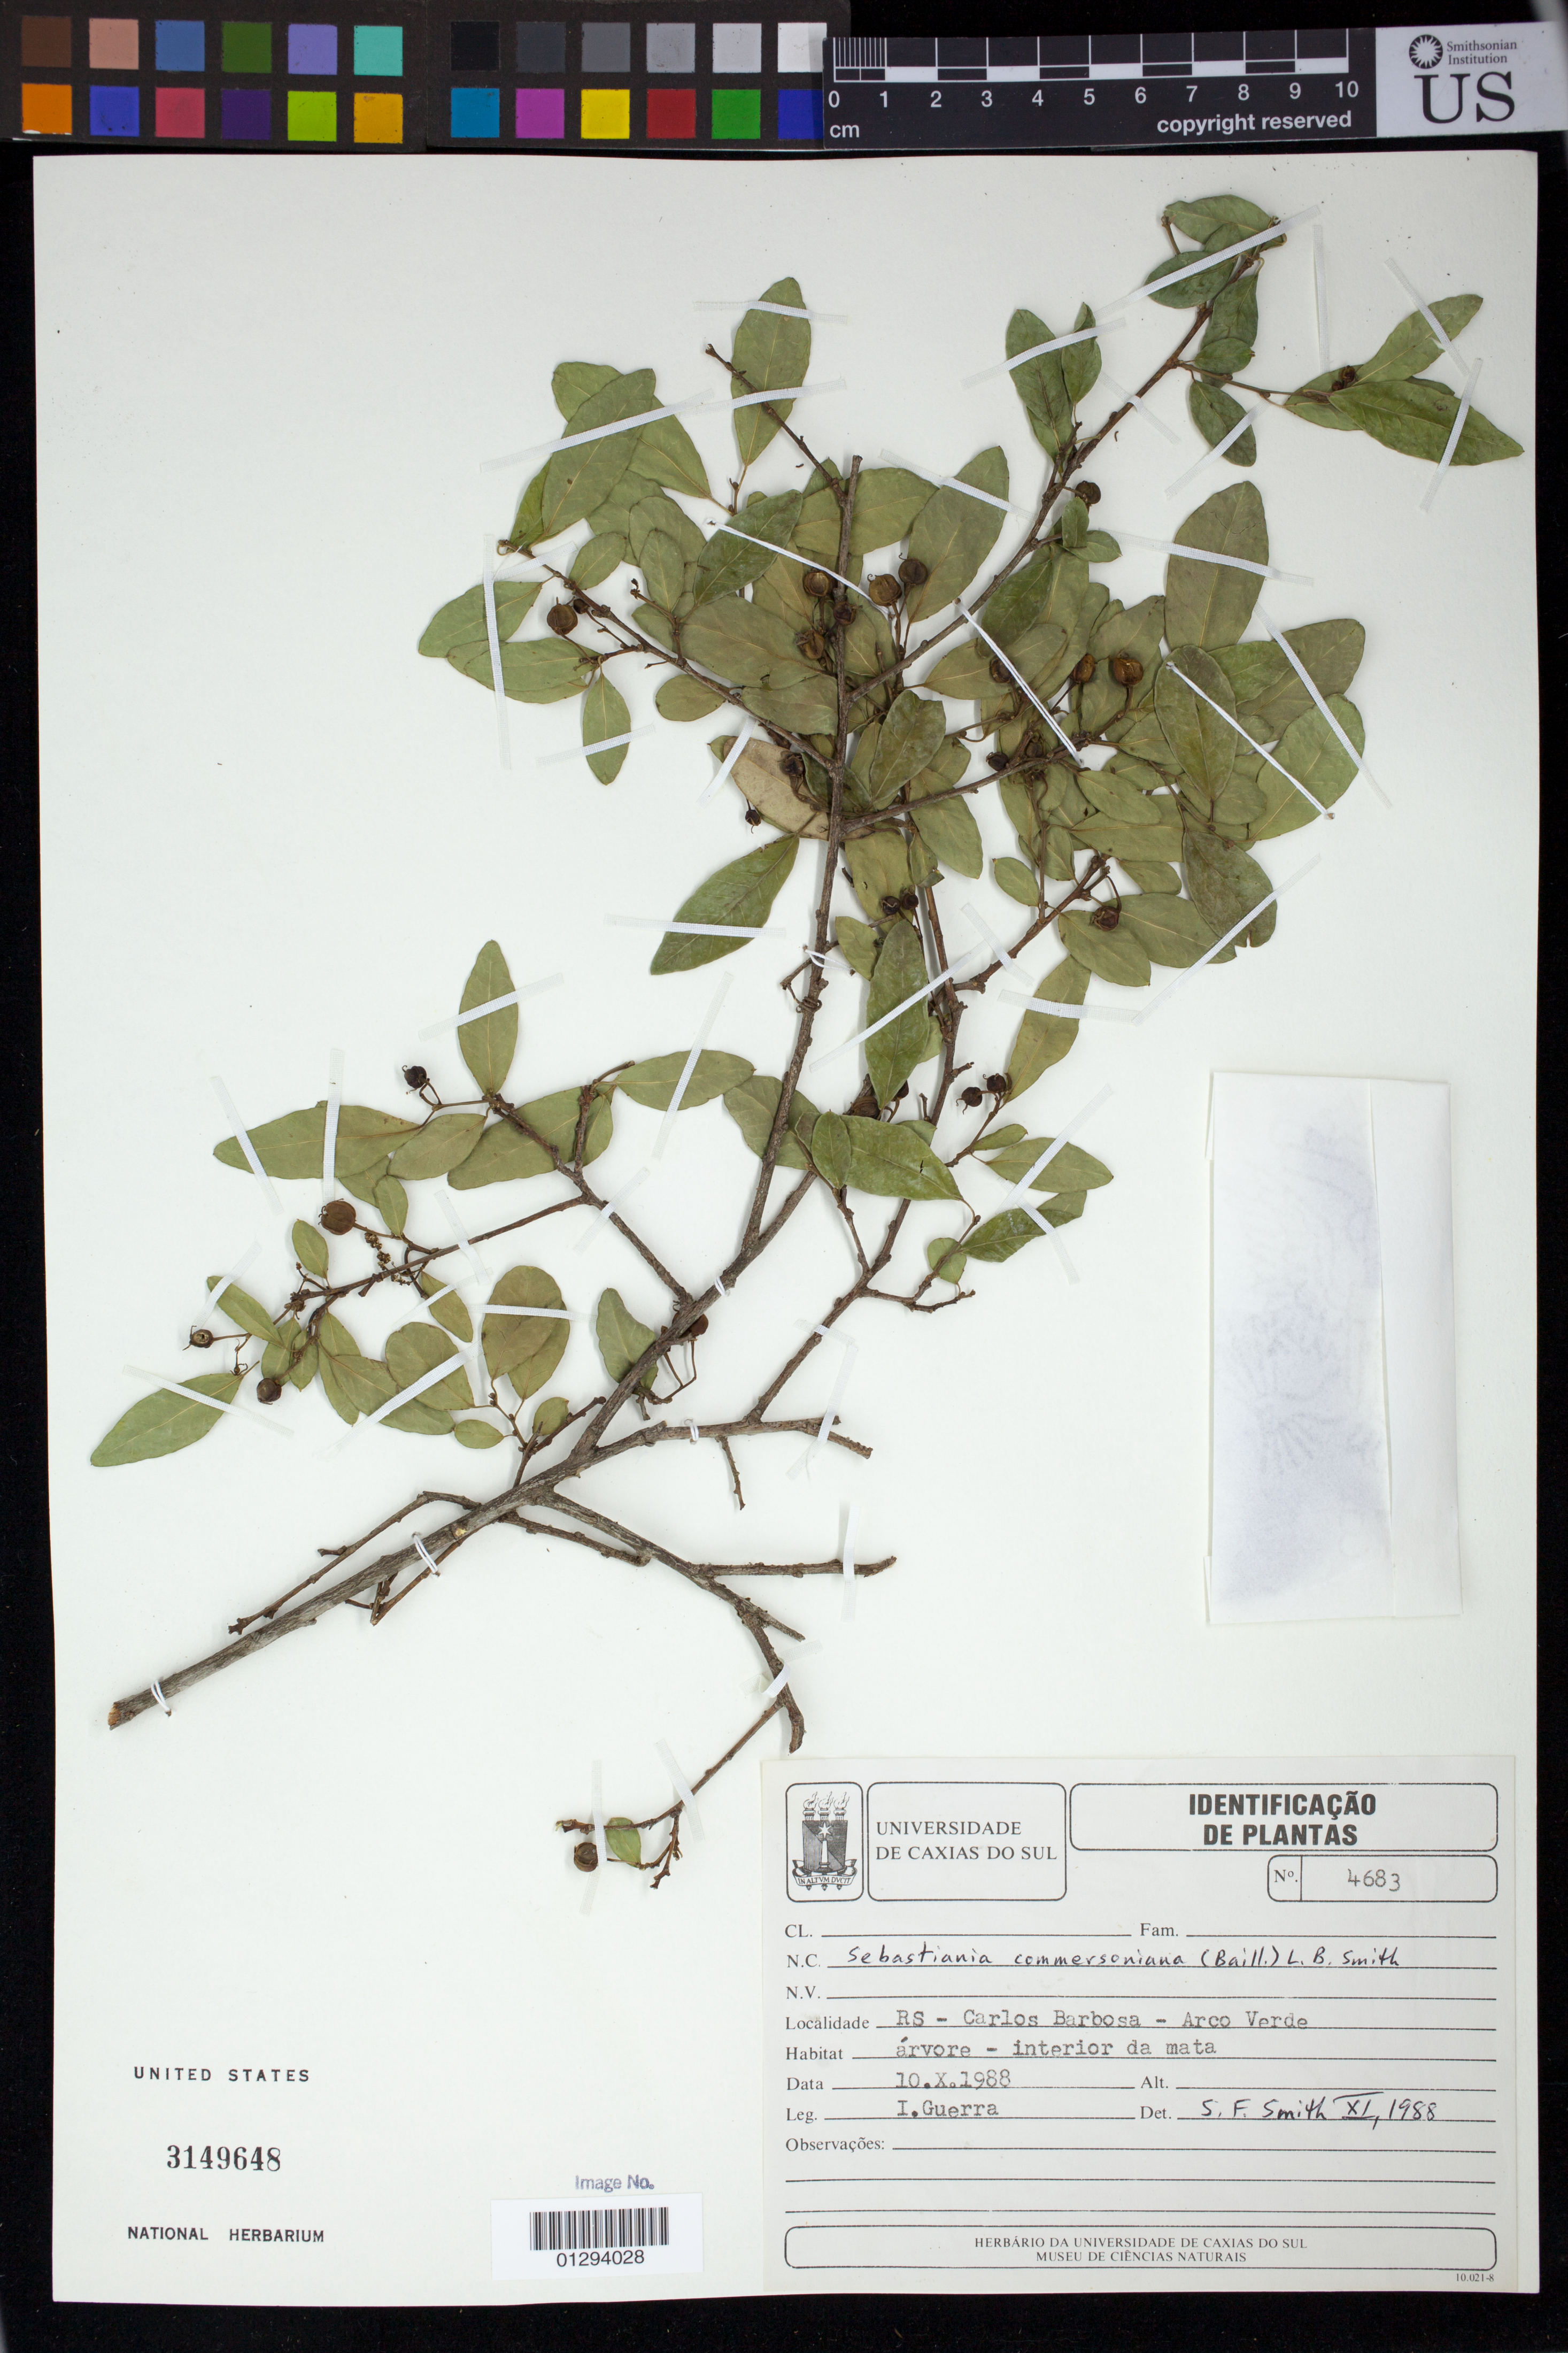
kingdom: Plantae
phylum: Tracheophyta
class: Magnoliopsida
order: Malpighiales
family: Euphorbiaceae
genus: Sebastiania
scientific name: Sebastiania commersoniana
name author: (Baill.) L.B. Sm. & Downs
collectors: I. R. Guerra C.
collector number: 4683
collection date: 1988-10-10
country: Brazil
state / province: Rio Grande do Sul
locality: Carlos Barbosa - Arco Verde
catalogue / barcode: US 3149648